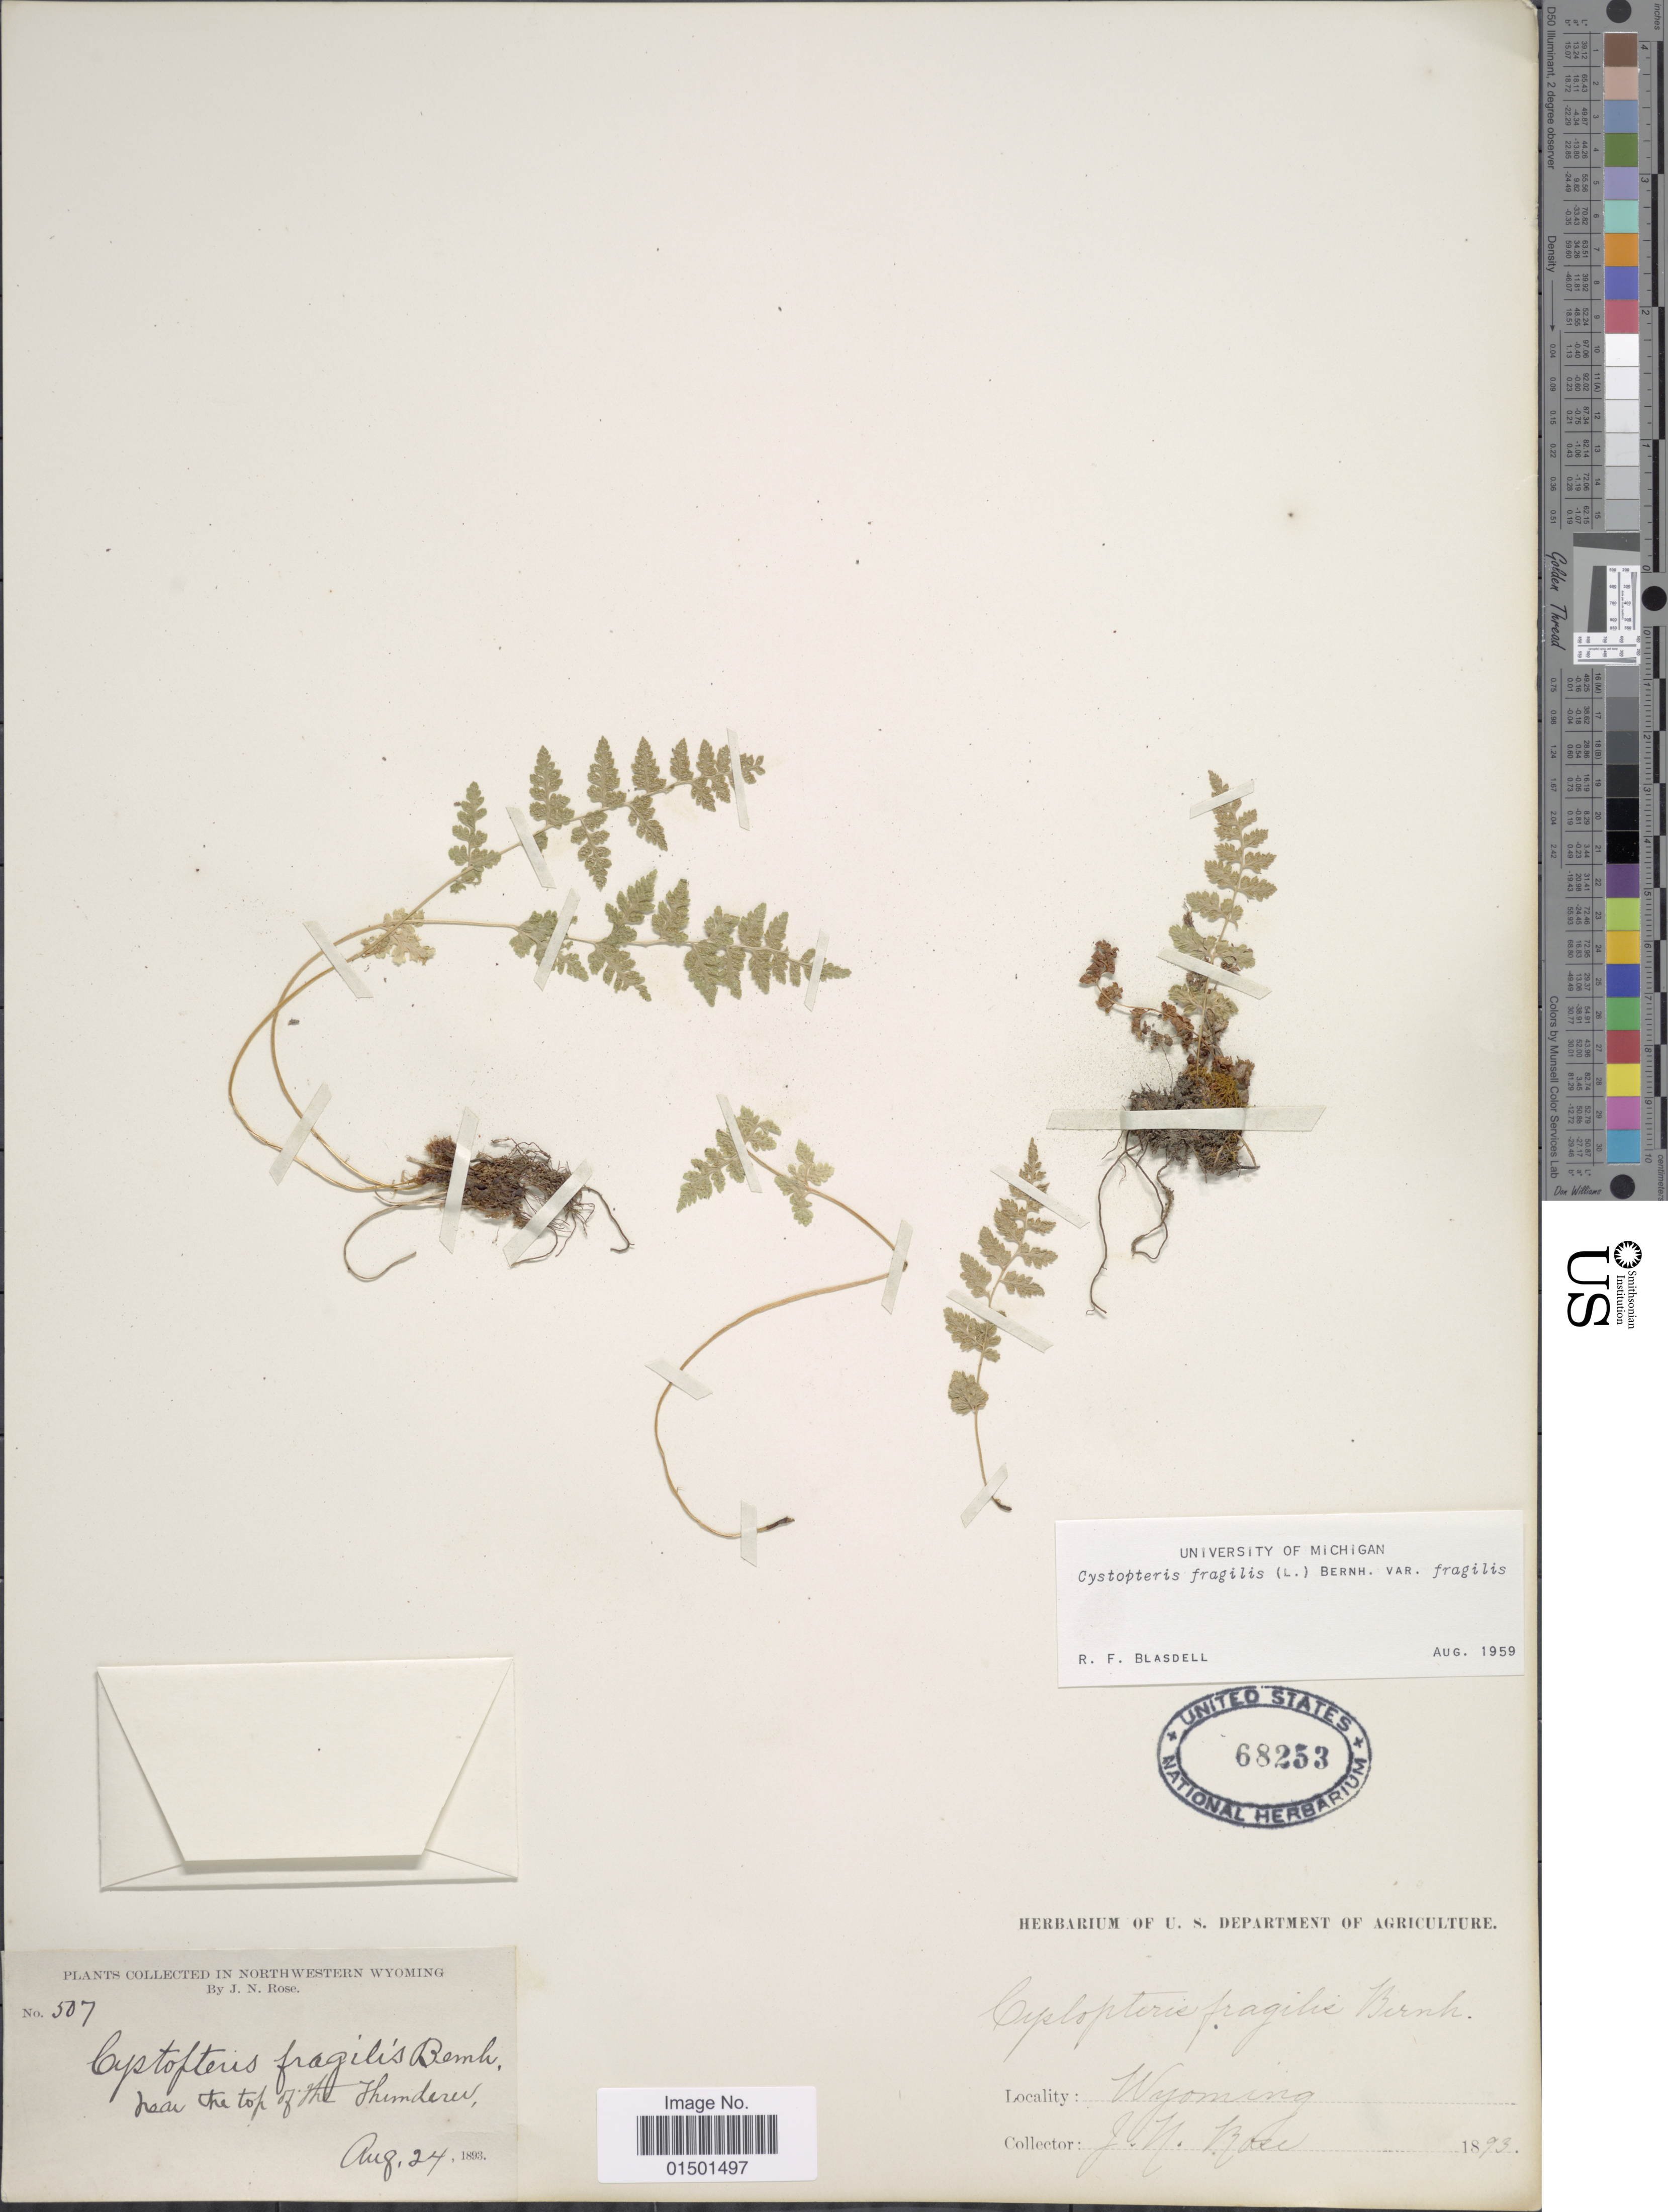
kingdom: Plantae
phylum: Tracheophyta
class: Polypodiopsida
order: Polypodiales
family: Cystopteridaceae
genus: Cystopteris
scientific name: Cystopteris fragilis var. fragilis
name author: (L.) Bernh.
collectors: J. N. Rose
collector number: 507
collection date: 1873-08-24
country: United States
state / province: Wyoming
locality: Northwestern Wyoming. near the top of the Thunders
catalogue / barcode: US 68253